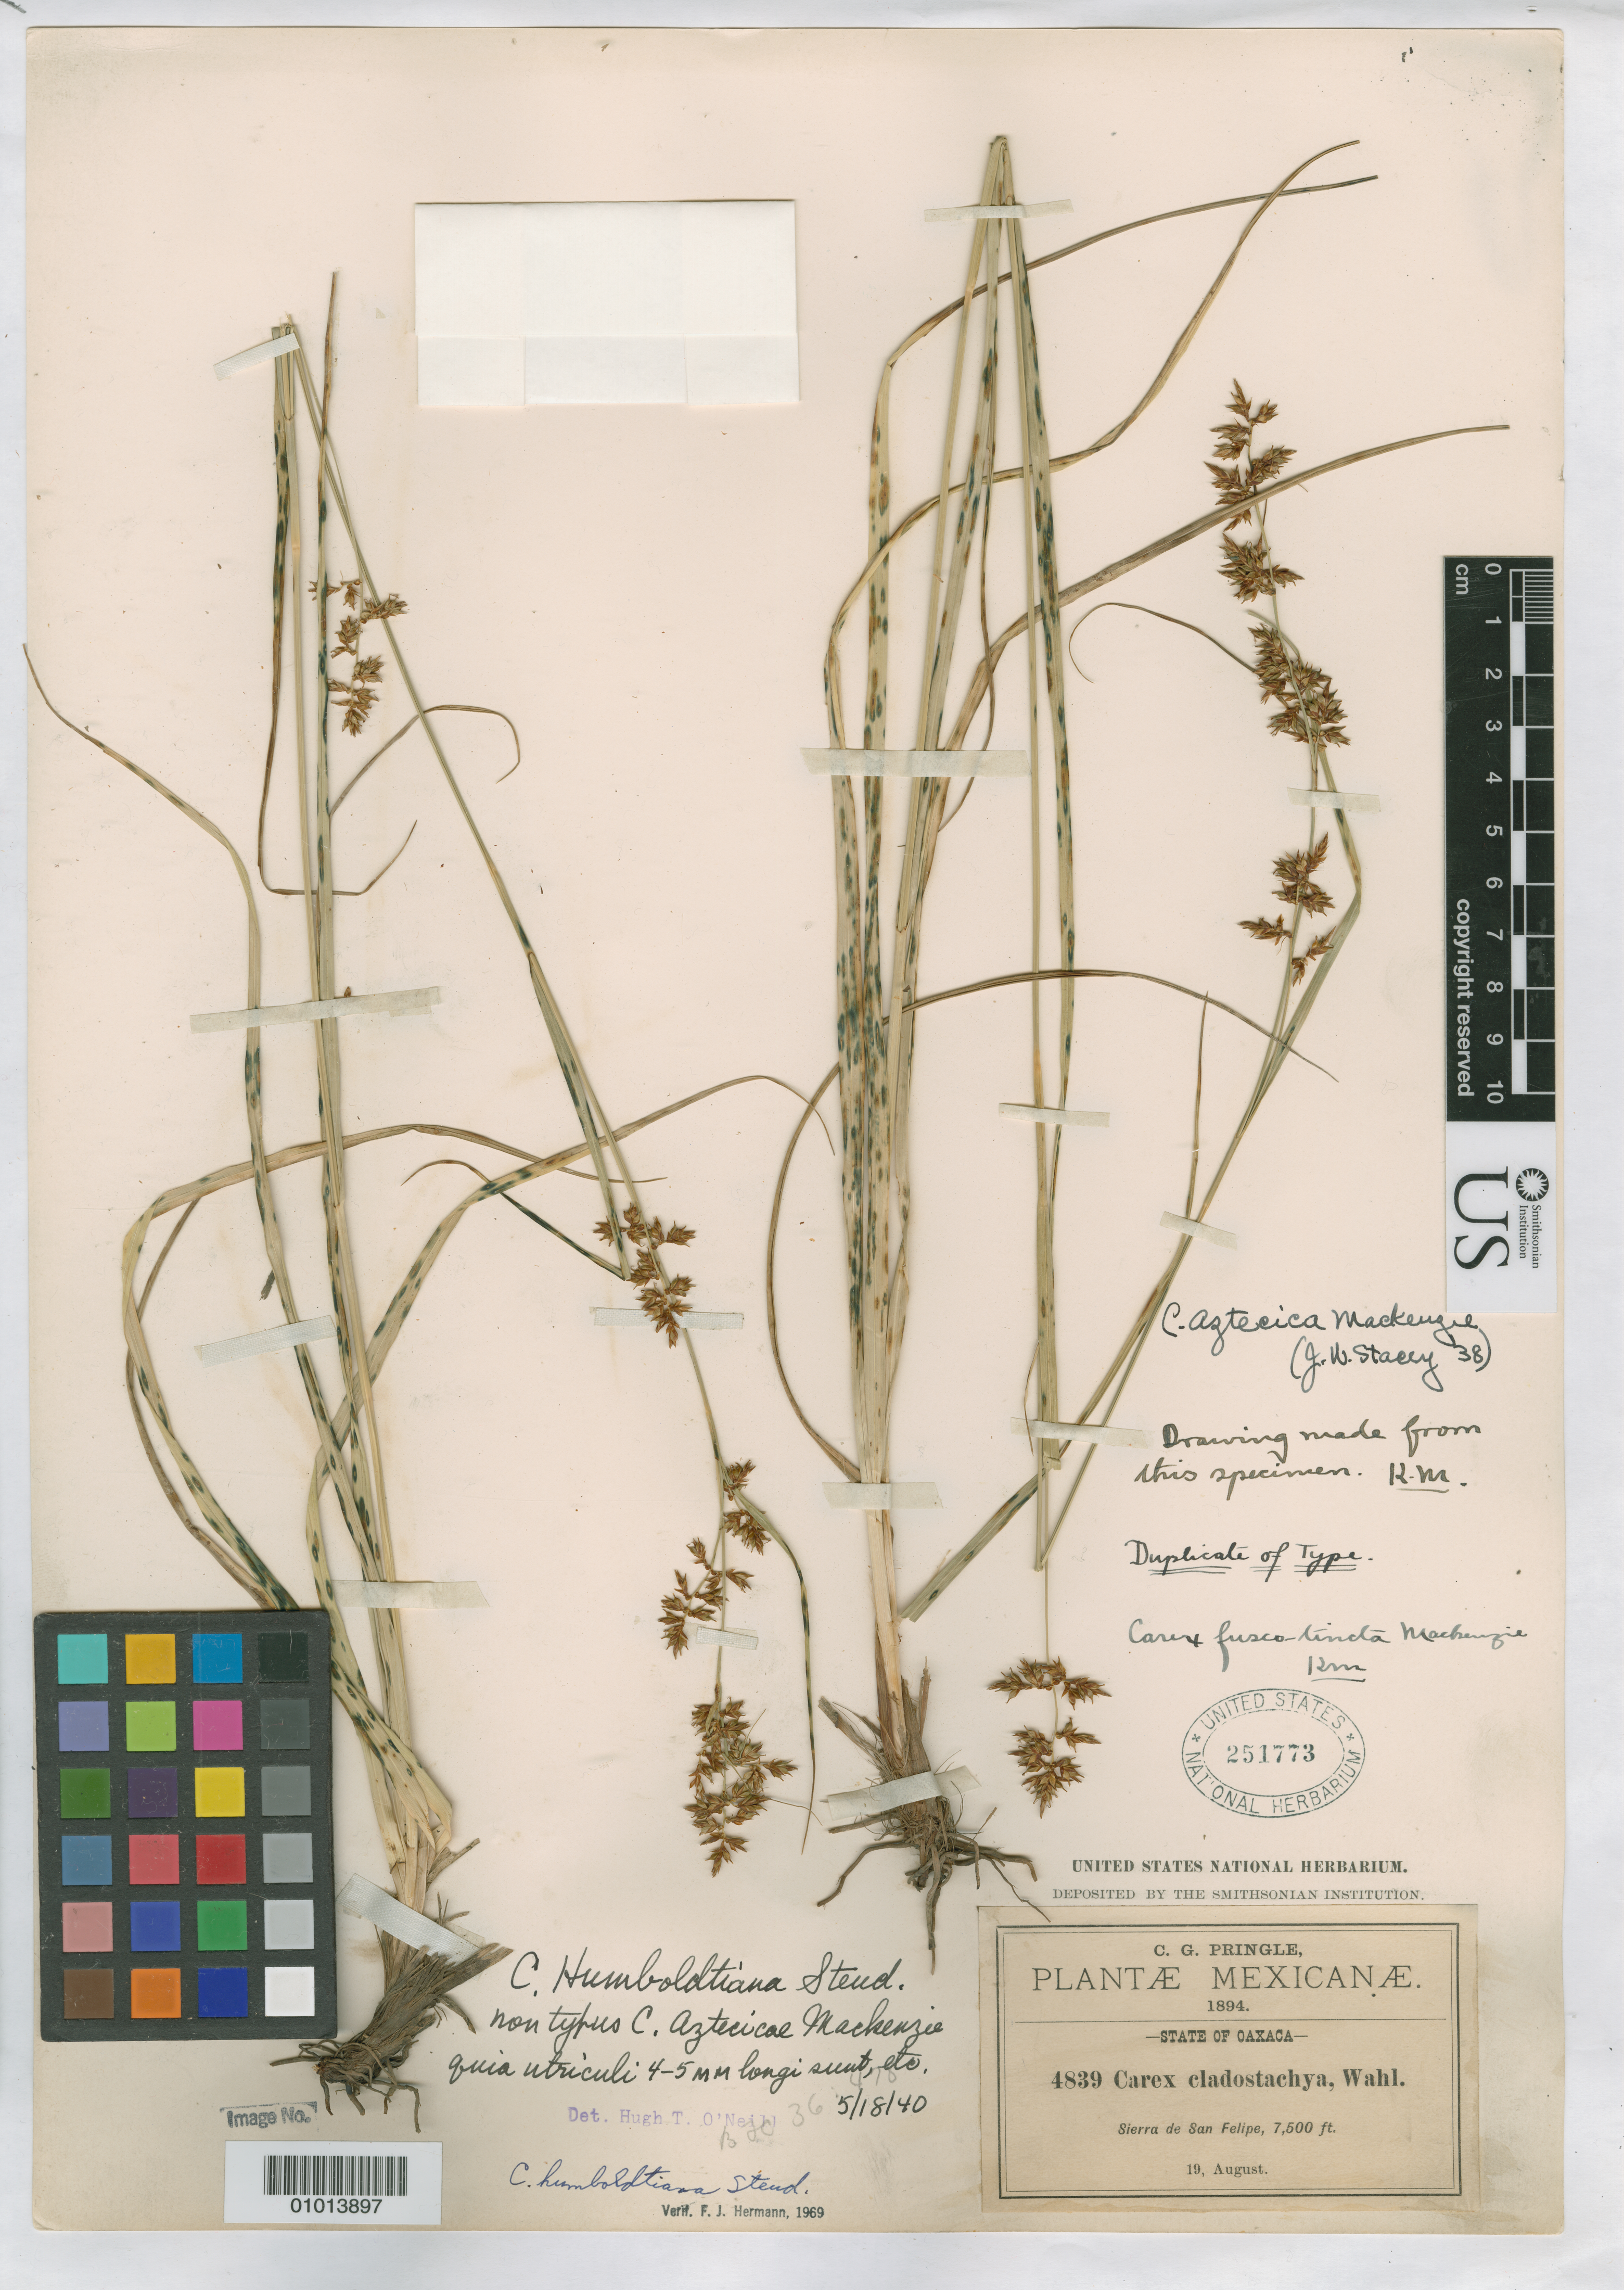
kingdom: Plantae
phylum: Tracheophyta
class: Liliopsida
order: Poales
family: Cyperaceae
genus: Carex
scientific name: Carex fuscotincta Mack., nom. illeg.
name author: Mack.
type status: Isotype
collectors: C. G. Pringle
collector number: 4839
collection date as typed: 19 Aug 1894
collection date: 1894-08-19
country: Mexico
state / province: Oaxaca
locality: Sierra de San Felipe.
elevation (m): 2286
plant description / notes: Later homonym of Carex fuscotincta Merino (1904).; Also a type of Carex aztecica Mackenzie, nom. nov.; Replacement name for Carex fuscotincta Mackenzie (1909), non Carex fuscotincta Merino (1904).; Also a type of Carex fuscotincta Mackenzie, nom. illeg.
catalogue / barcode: US 251773